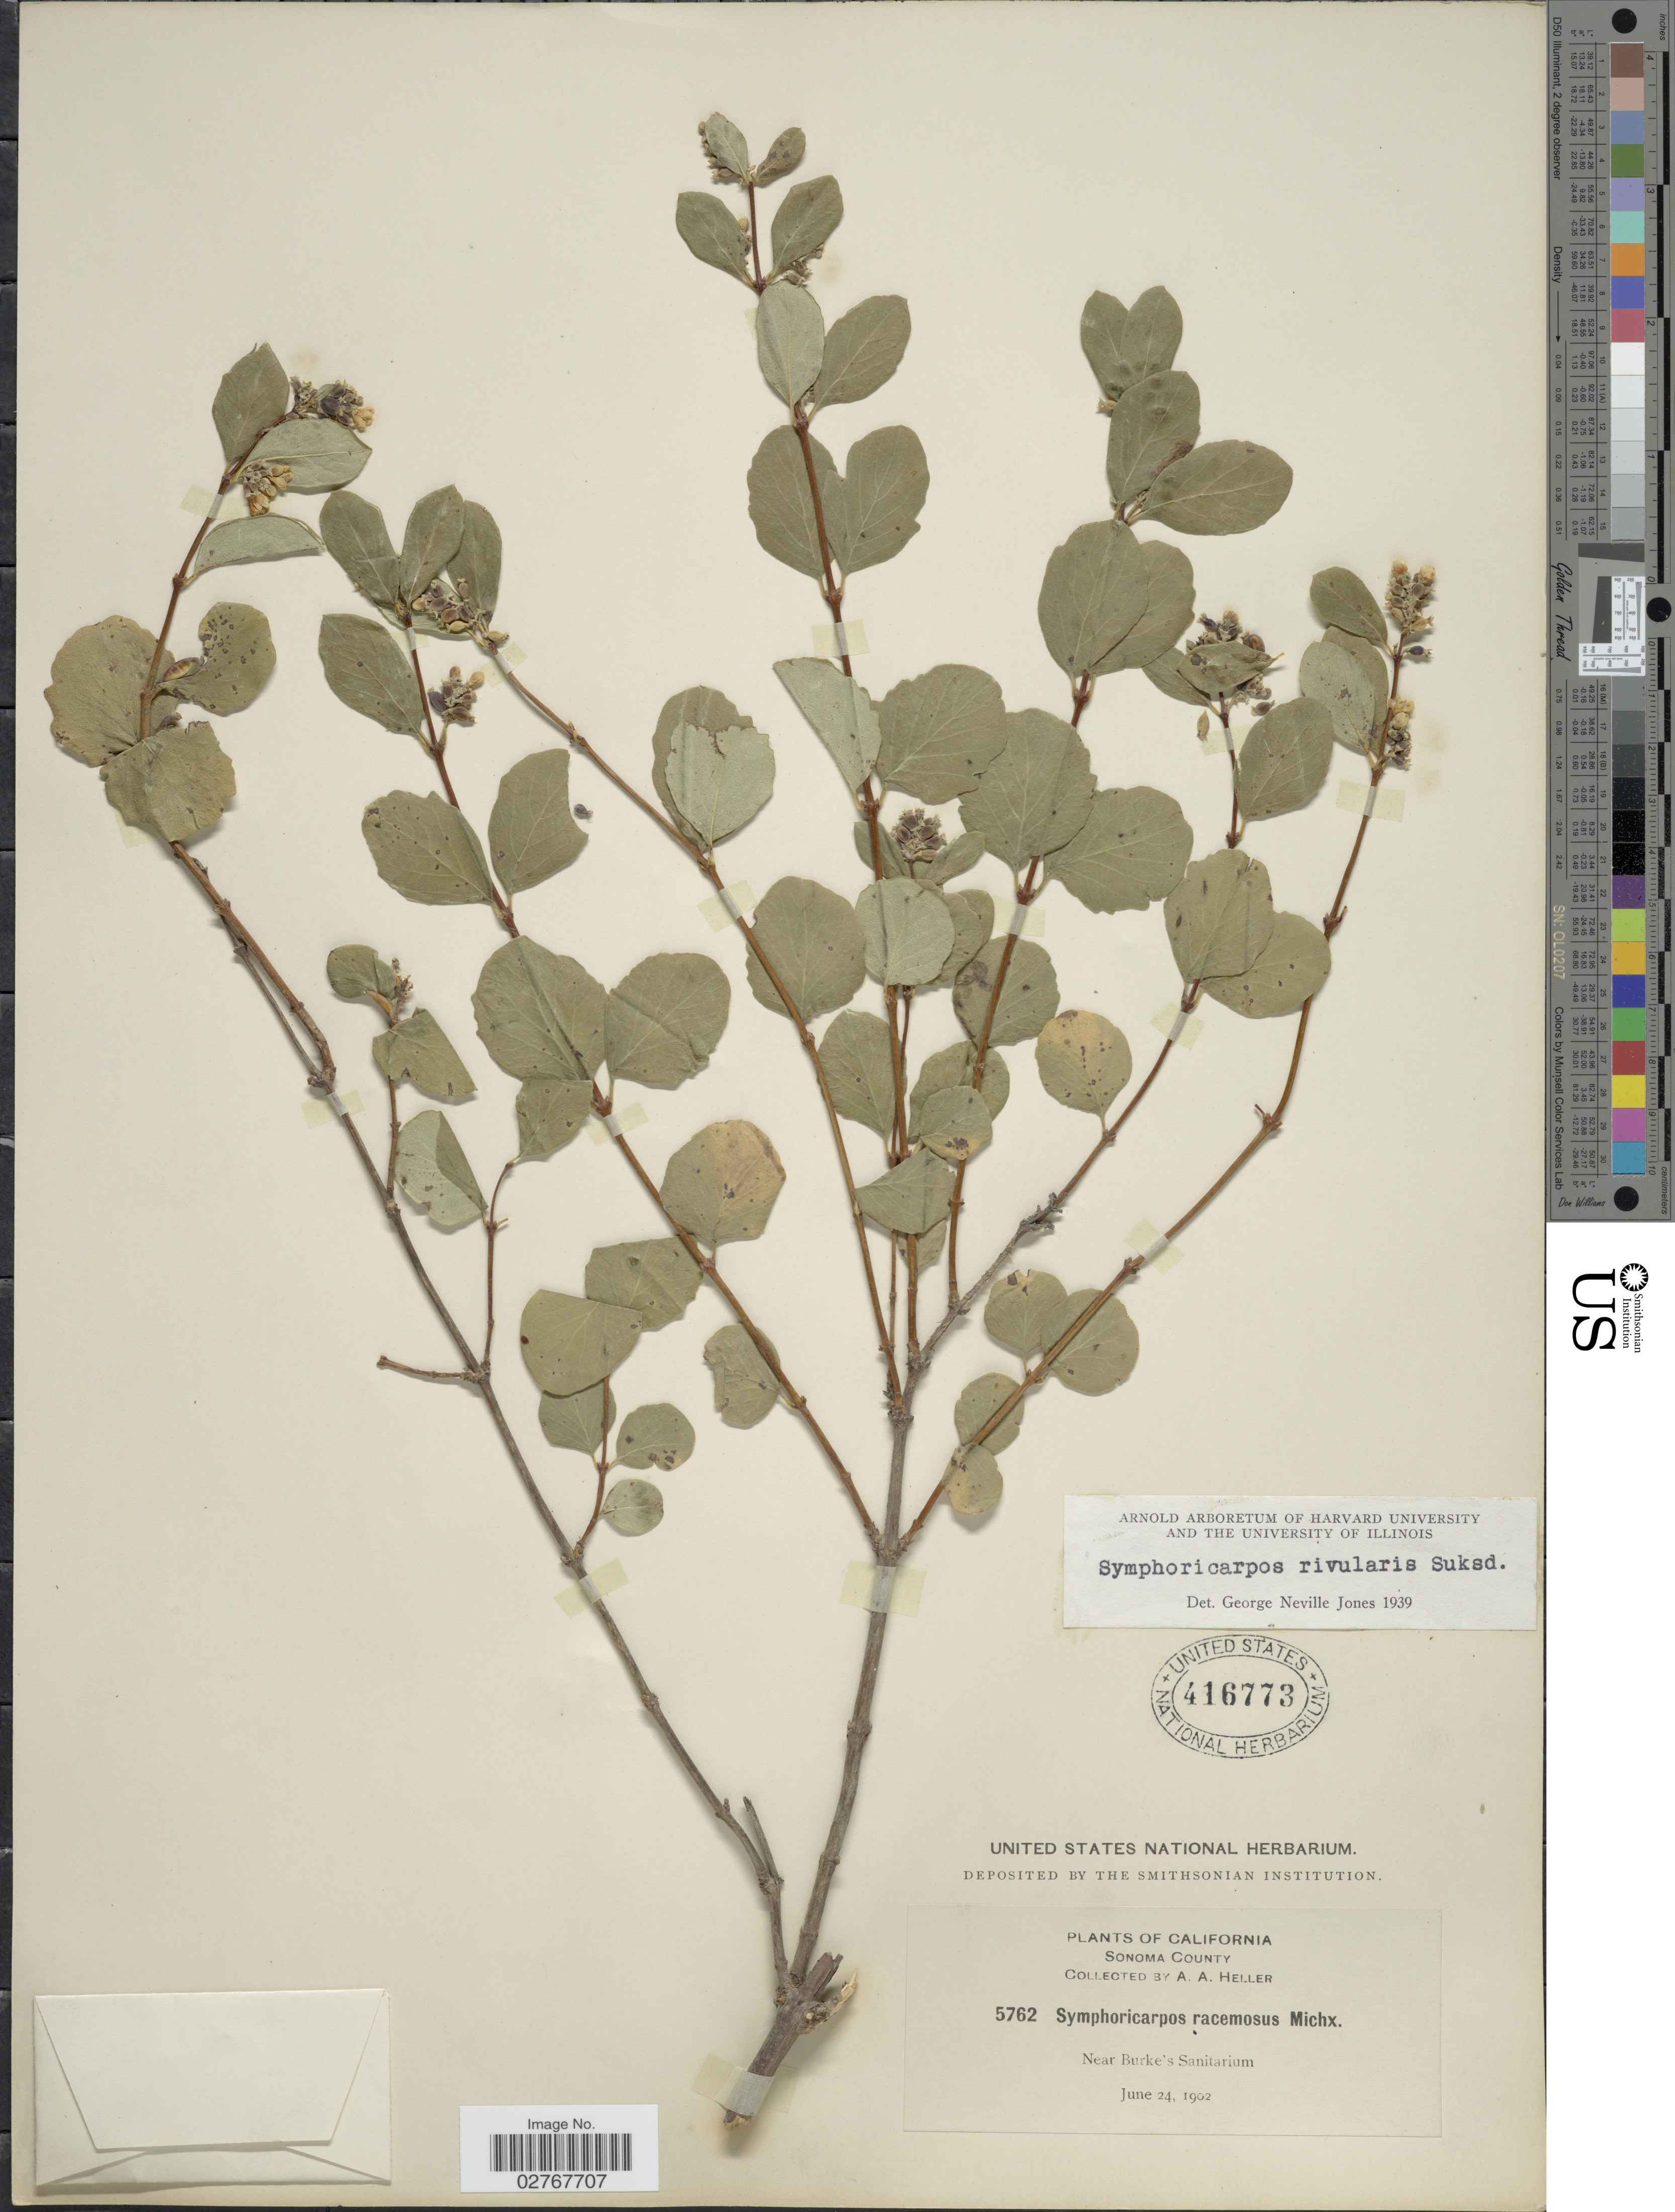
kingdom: Plantae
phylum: Tracheophyta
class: Magnoliopsida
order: Dipsacales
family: Caprifoliaceae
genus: Symphoricarpos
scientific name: Symphoricarpos rivularis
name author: Suksd.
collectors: A. A. Heller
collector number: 5762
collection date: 1902-06-24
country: United States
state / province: California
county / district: Sonoma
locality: Sonoma County. Near Burke's Sanitarium.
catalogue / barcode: US 416773